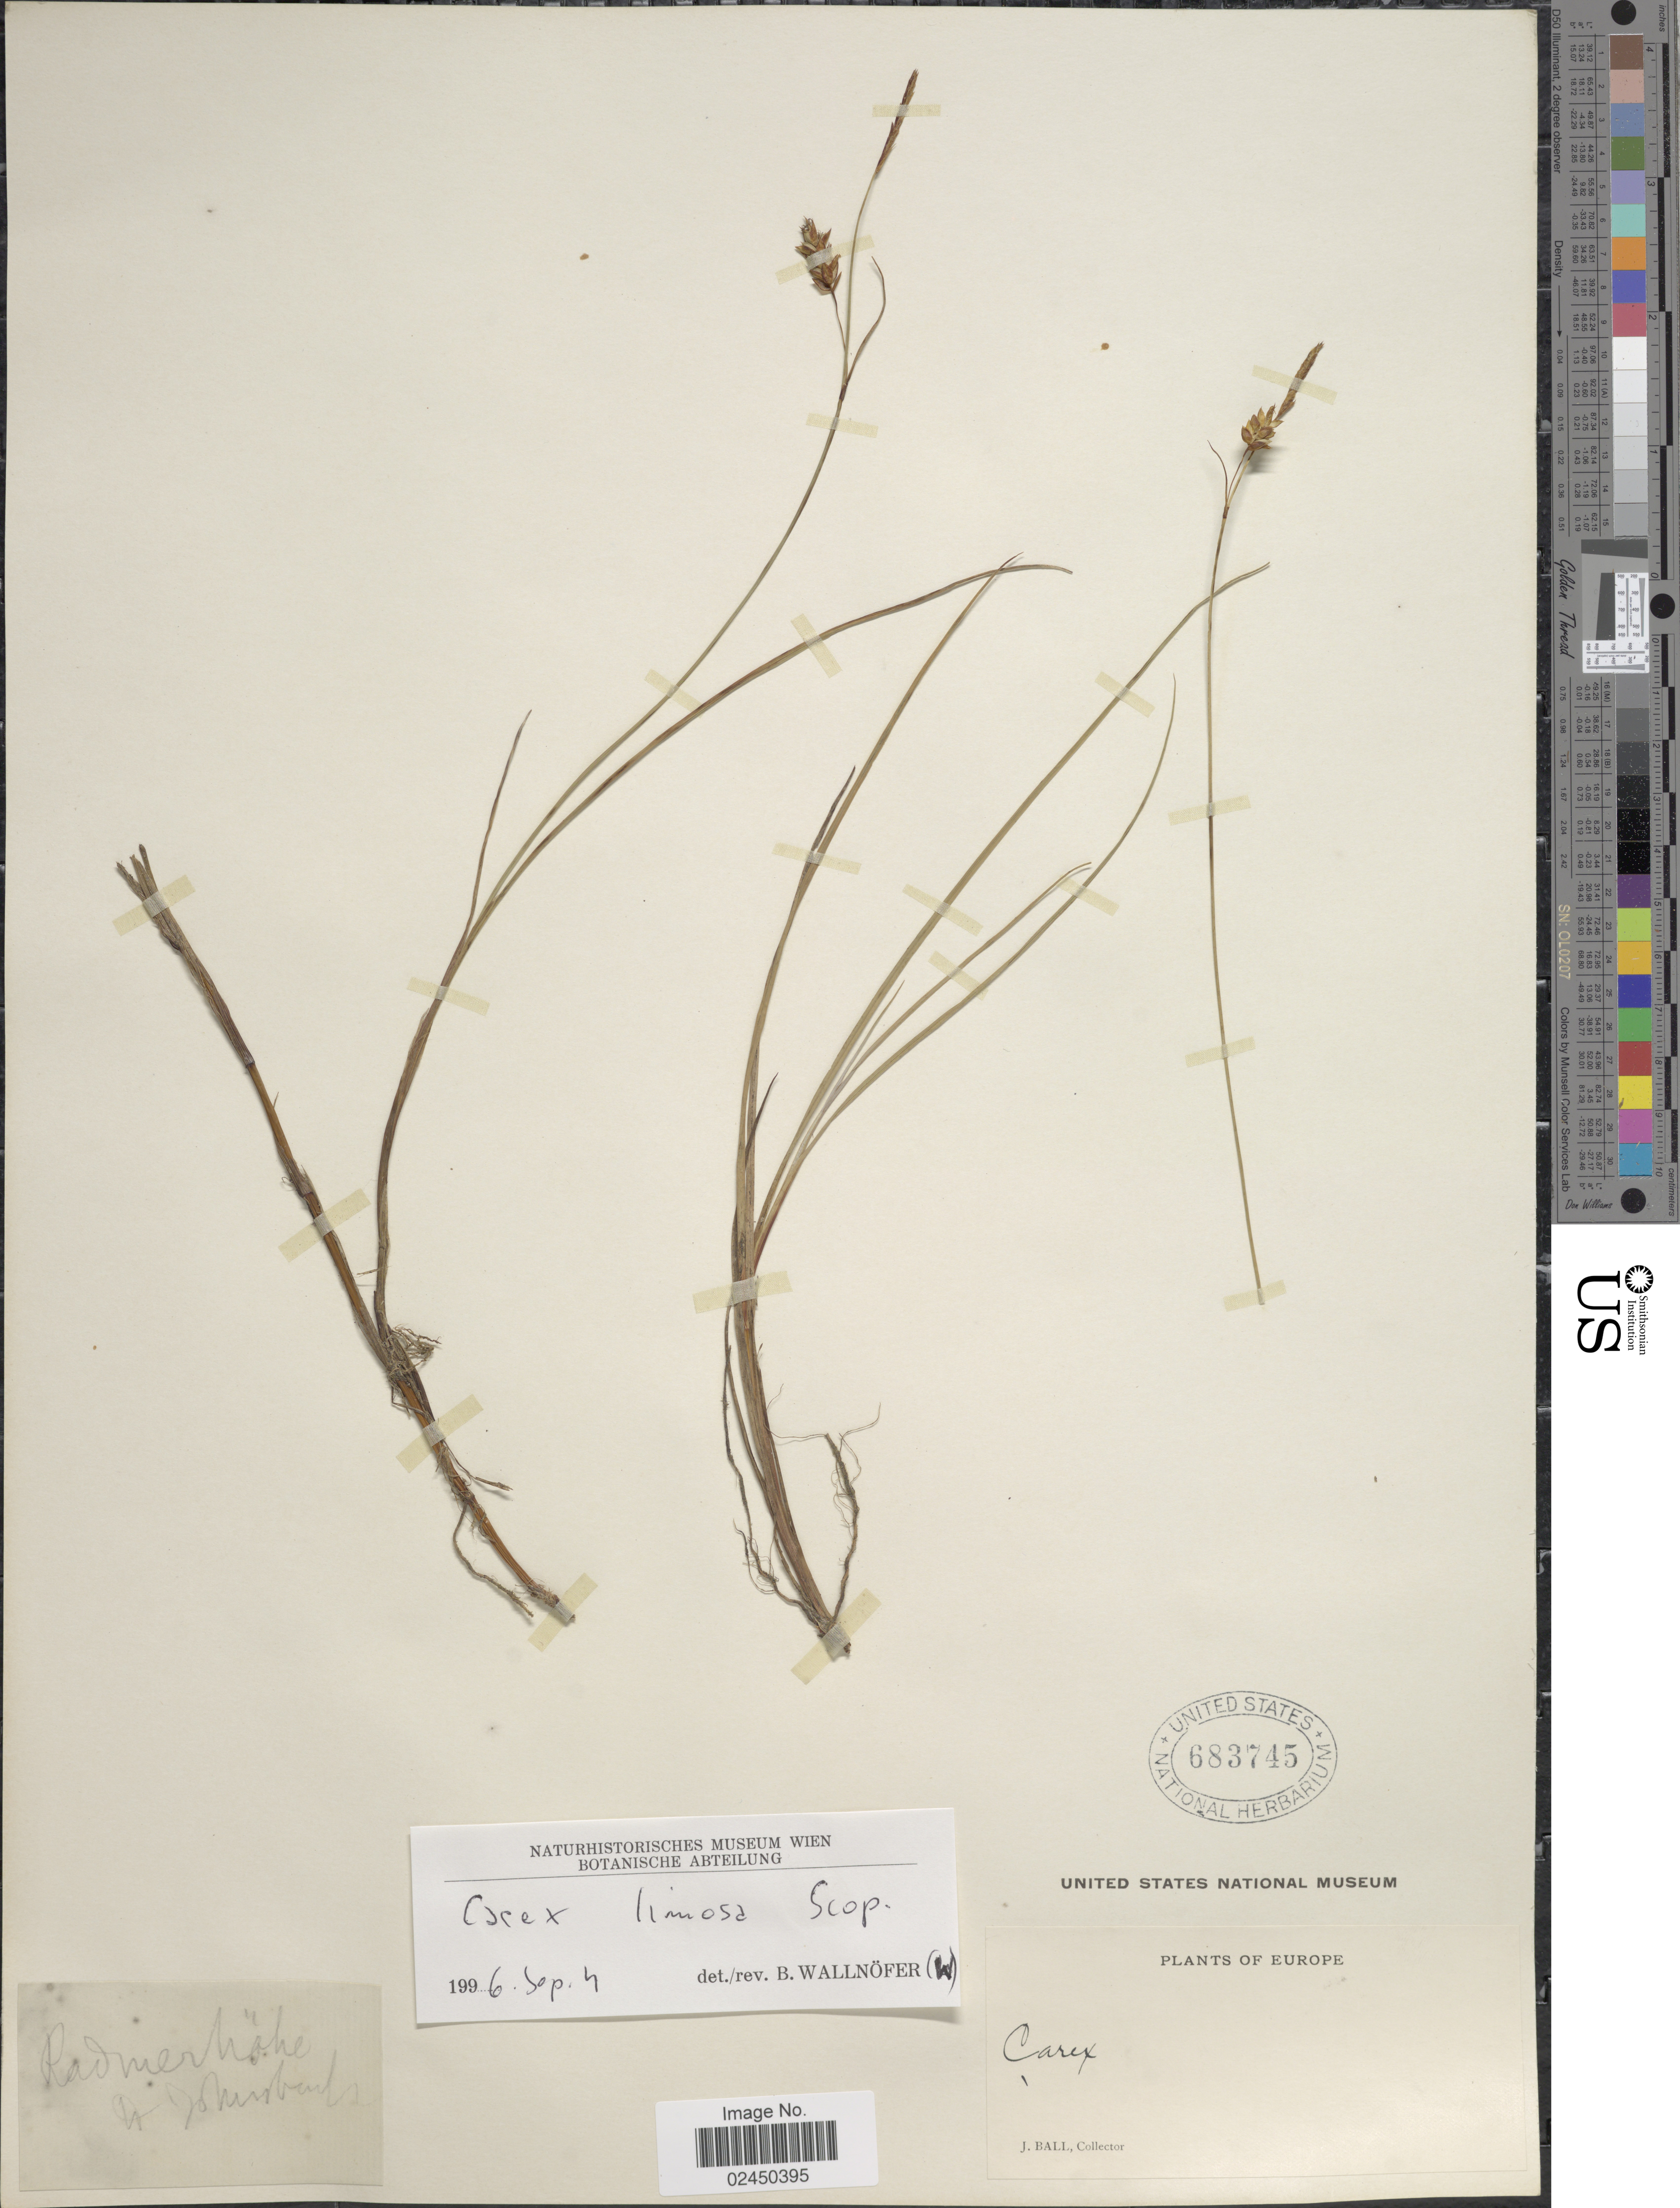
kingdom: Plantae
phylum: Tracheophyta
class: Liliopsida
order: Poales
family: Cyperaceae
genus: Carex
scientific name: Carex limosa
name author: L.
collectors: J. Ball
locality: Europe, Radmerhohe, in Jokinbanks [interpreted]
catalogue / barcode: US 683745